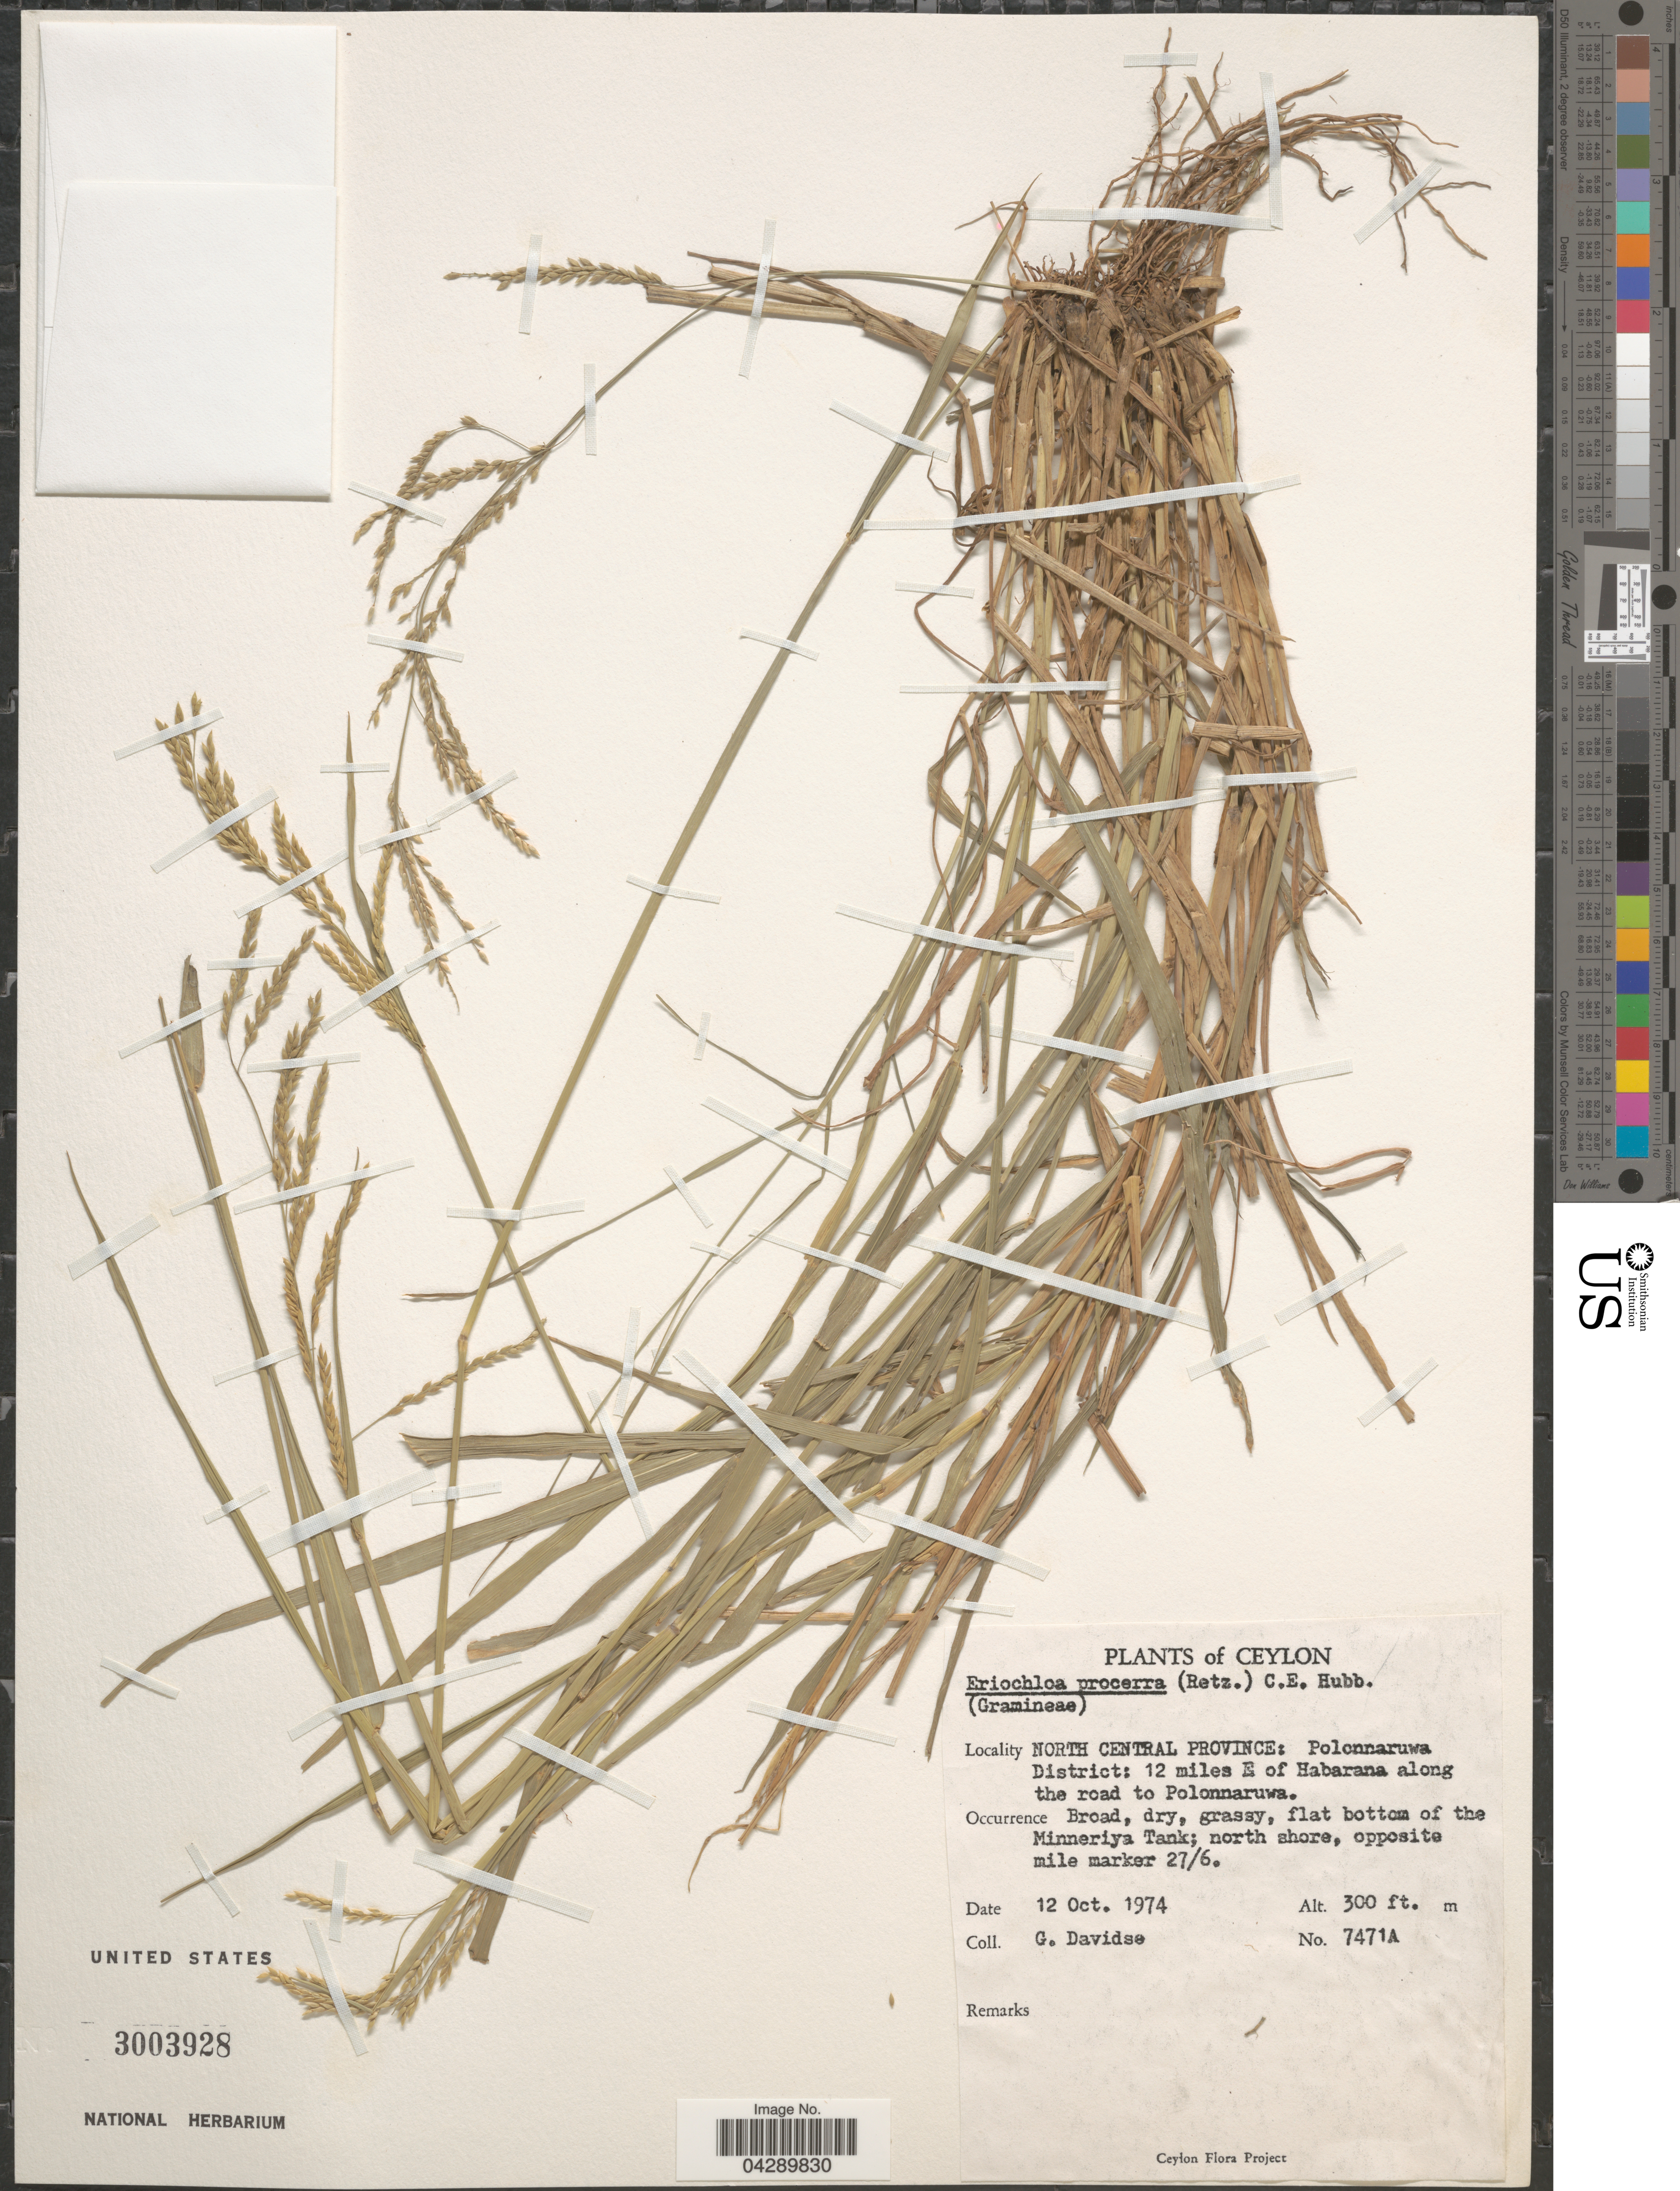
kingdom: Plantae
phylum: Tracheophyta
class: Liliopsida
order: Poales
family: Poaceae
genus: Eriochloa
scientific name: Eriochloa procera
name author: (Retz.) C.E. Hubb.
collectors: G. Davidse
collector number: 7471A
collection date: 1974-10-12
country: Sri Lanka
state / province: North Central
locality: Ceylon. Polonnaruwa District: 12 miles E of Habarana along the road to Polonnaruwa. Broad, dry, grassy, flat bottom of the Minneriya Tank; north shore, opposite mile marker 27/6.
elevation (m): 91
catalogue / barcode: US 3003928